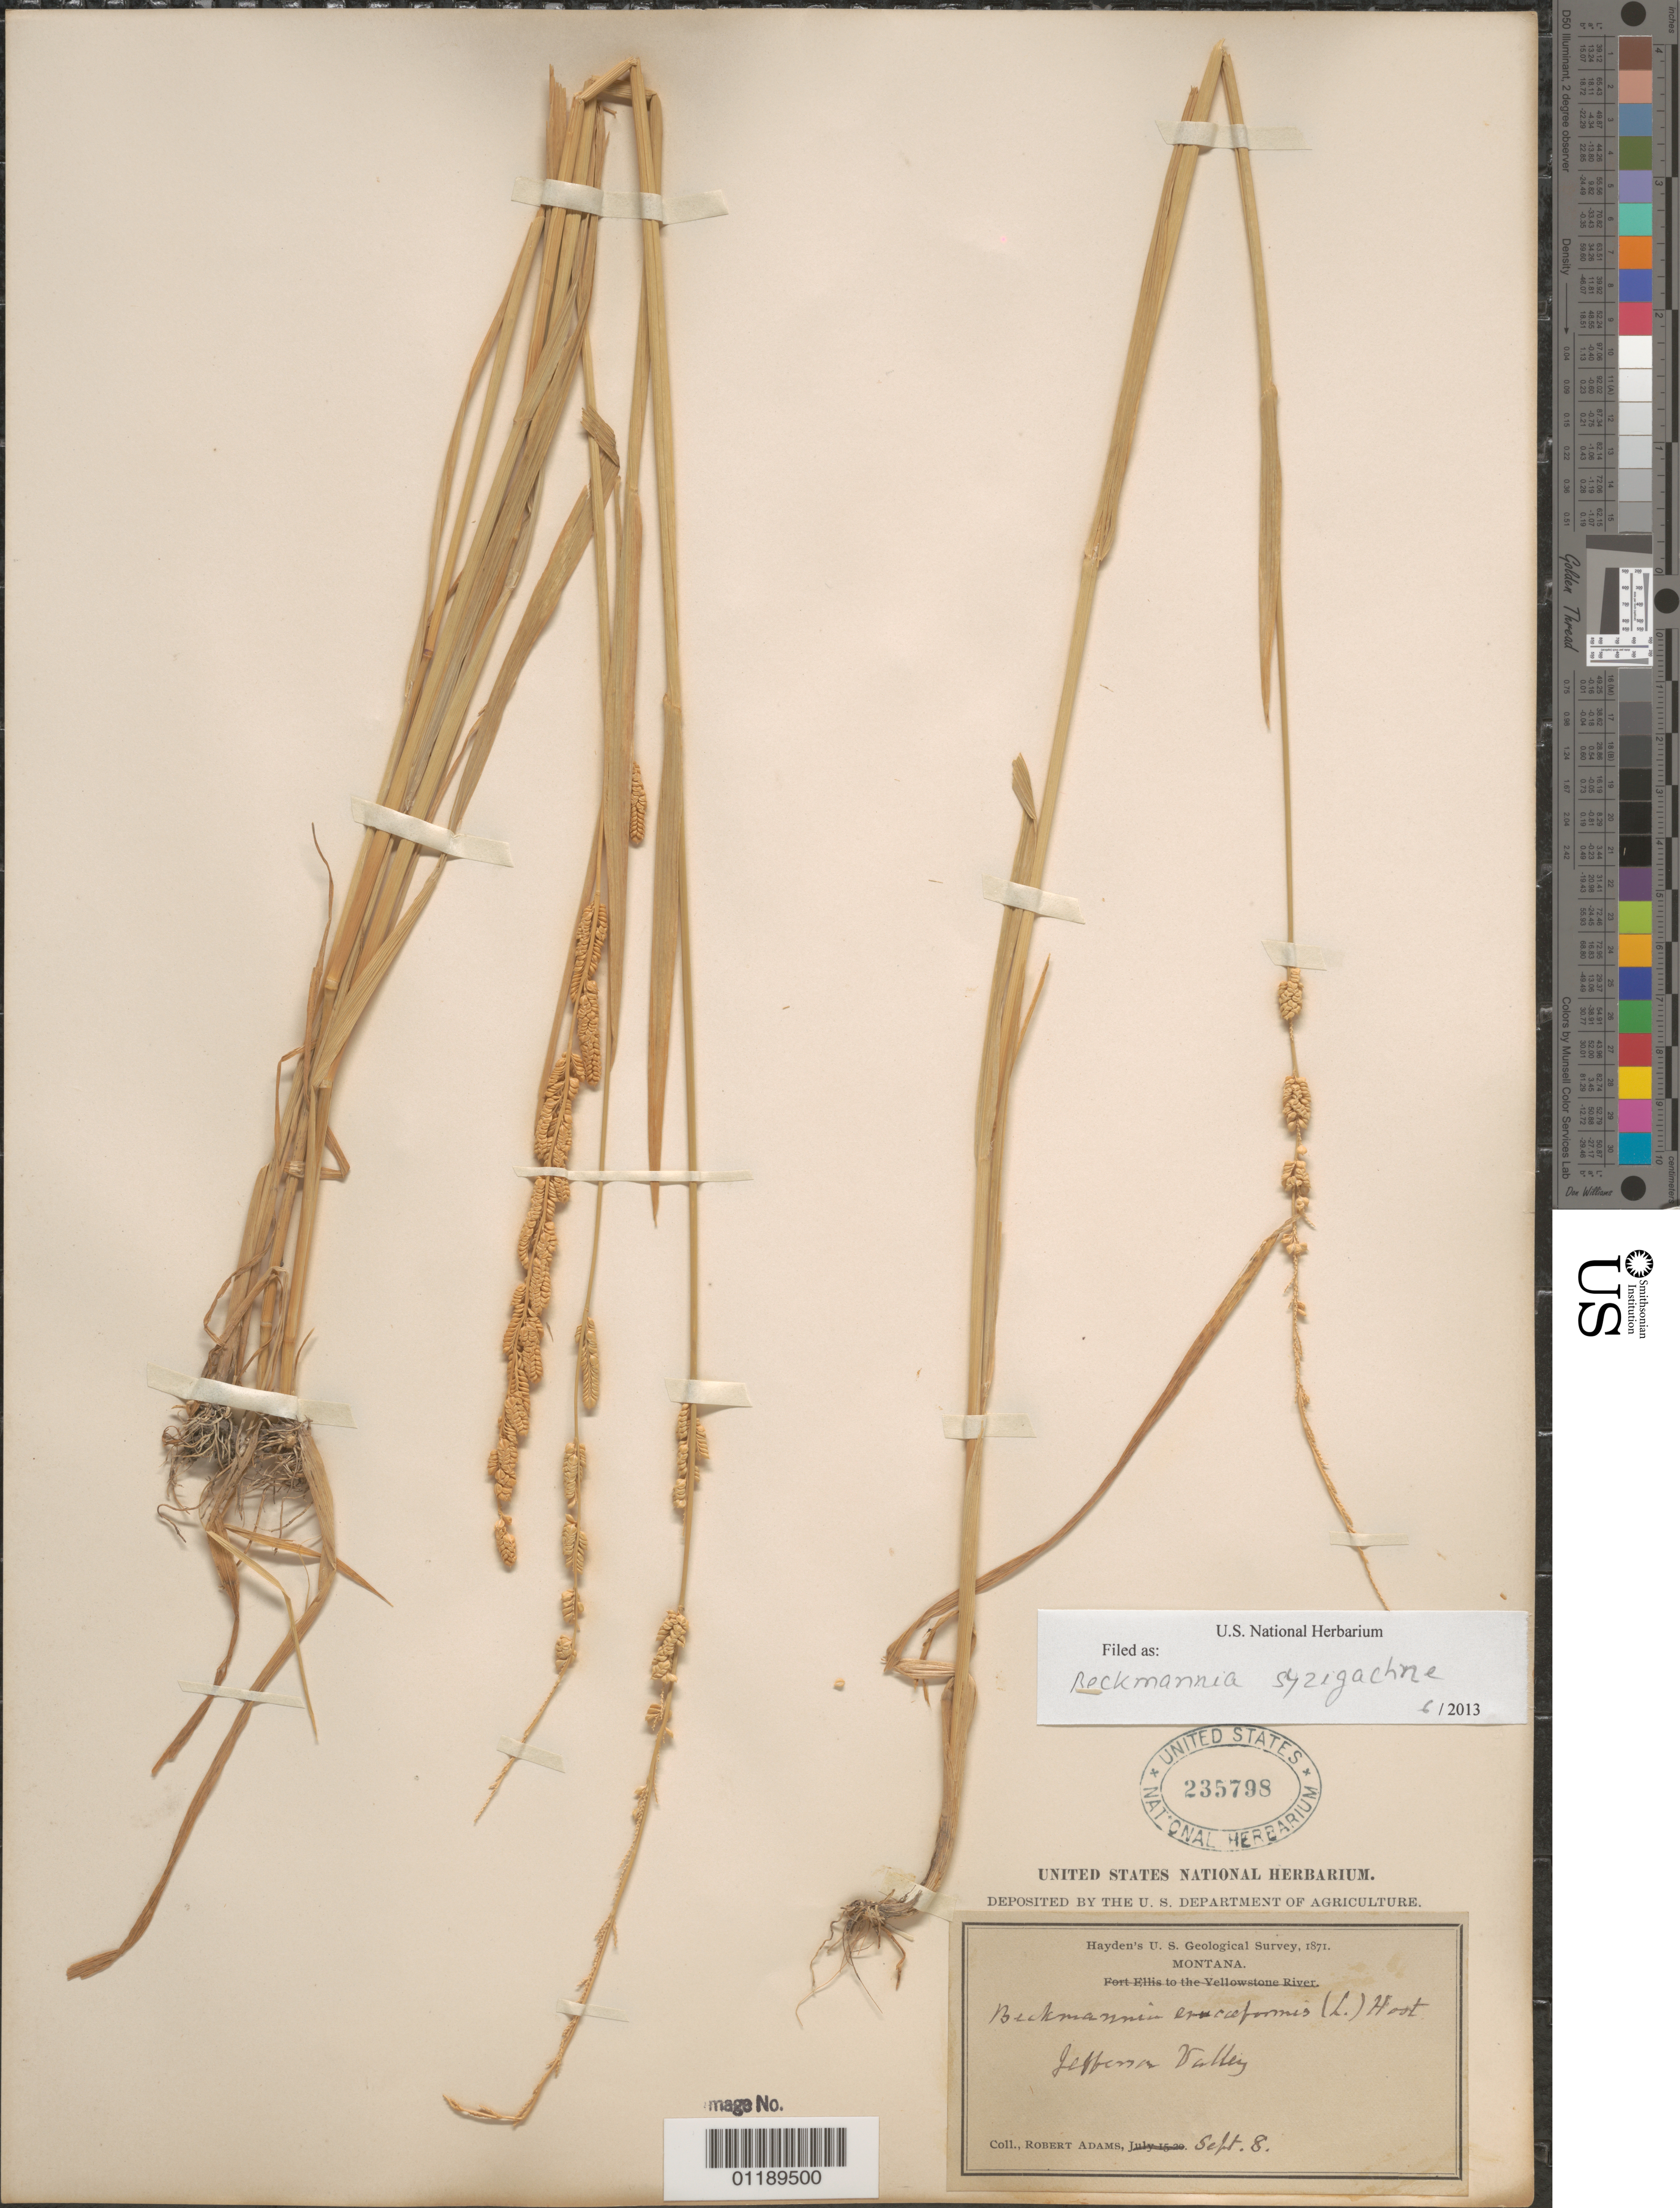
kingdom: Plantae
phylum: Tracheophyta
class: Liliopsida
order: Poales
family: Poaceae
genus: Beckmannia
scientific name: Beckmannia syzigachne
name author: (Steud.) Fernald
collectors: R. Adams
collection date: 1871-09-08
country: United States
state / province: Montana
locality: Jefferson Valley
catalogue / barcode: US 235798